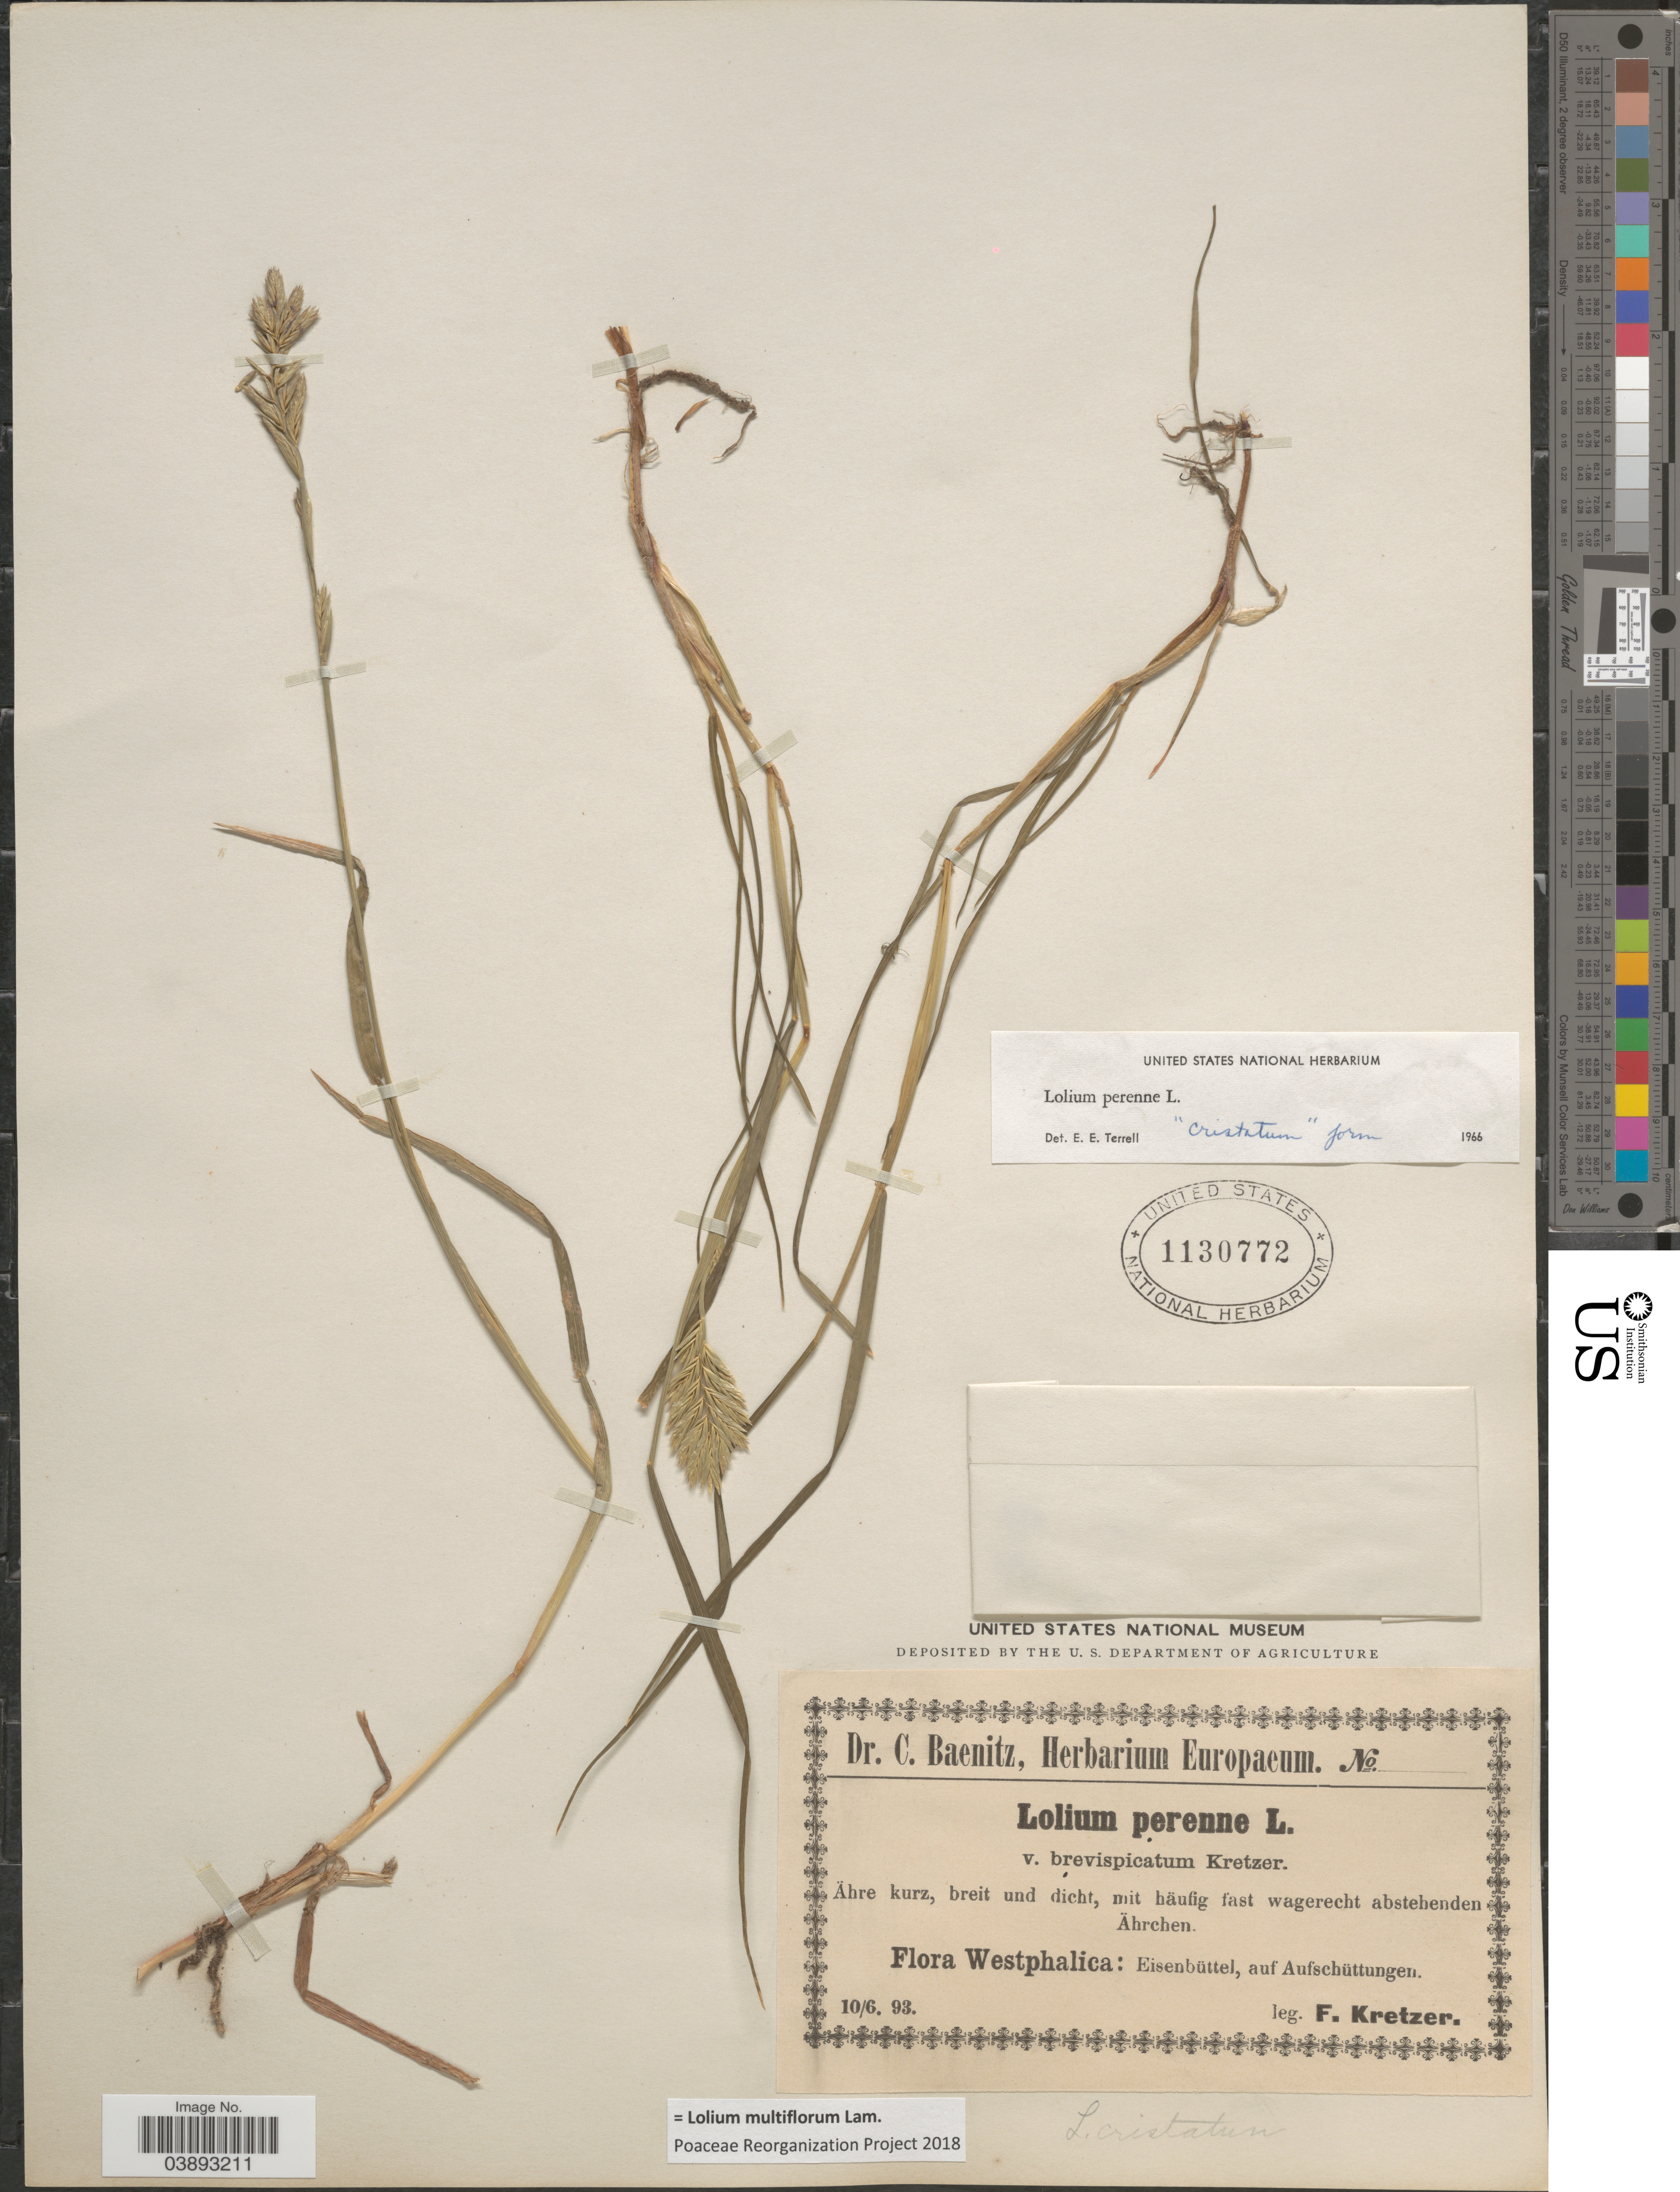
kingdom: Plantae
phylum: Tracheophyta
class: Liliopsida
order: Poales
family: Poaceae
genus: Lolium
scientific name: Lolium multiflorum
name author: Lam.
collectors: F. Kretzer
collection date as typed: Transcribed d/m/y: 10/6/93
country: Germany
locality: Ähre kurz, breit und dicht, mit häufig fast wagerecht abstebenden Ährchen. Westphalica: Eisenbüttel, auf Aufschüttungen.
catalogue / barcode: US 1130772